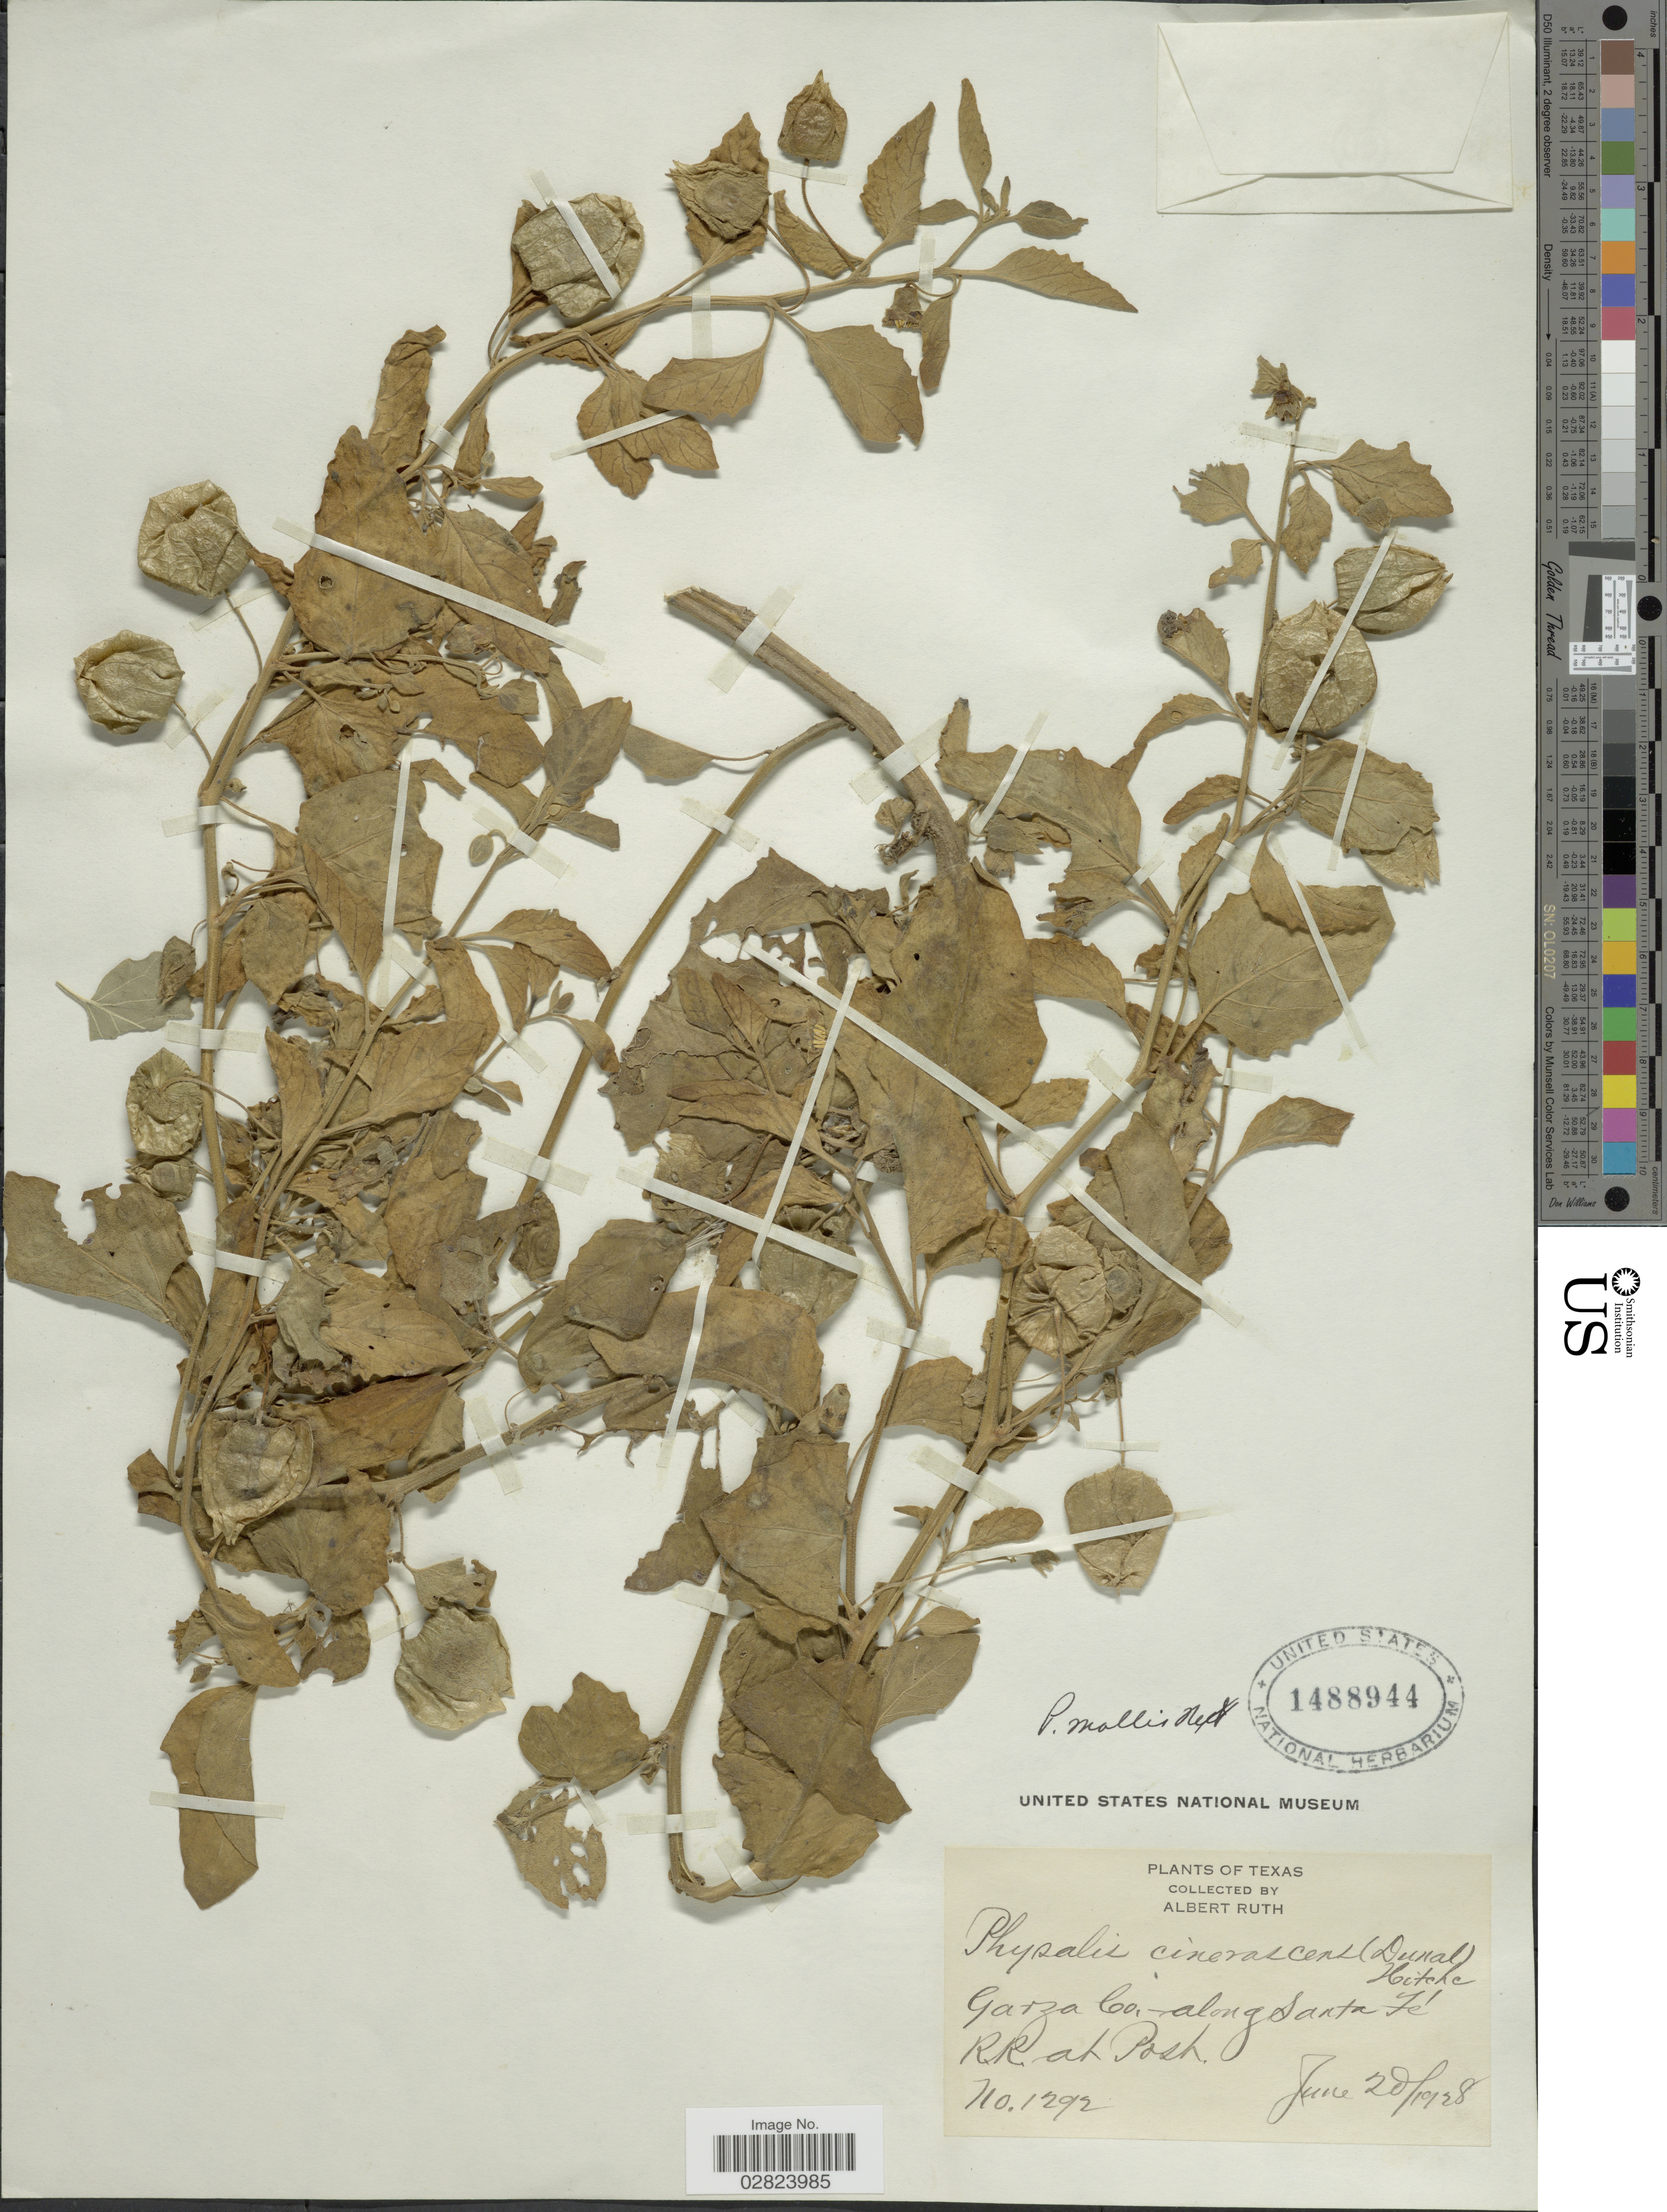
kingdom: Plantae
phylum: Tracheophyta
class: Magnoliopsida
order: Solanales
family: Solanaceae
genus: Physalis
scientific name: Physalis mollis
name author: Nutt.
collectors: A. Ruth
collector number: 1292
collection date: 1928-06-20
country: United States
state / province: Texas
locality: Garza Co. along Santa Fe. RR at Posh.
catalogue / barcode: US 1488944